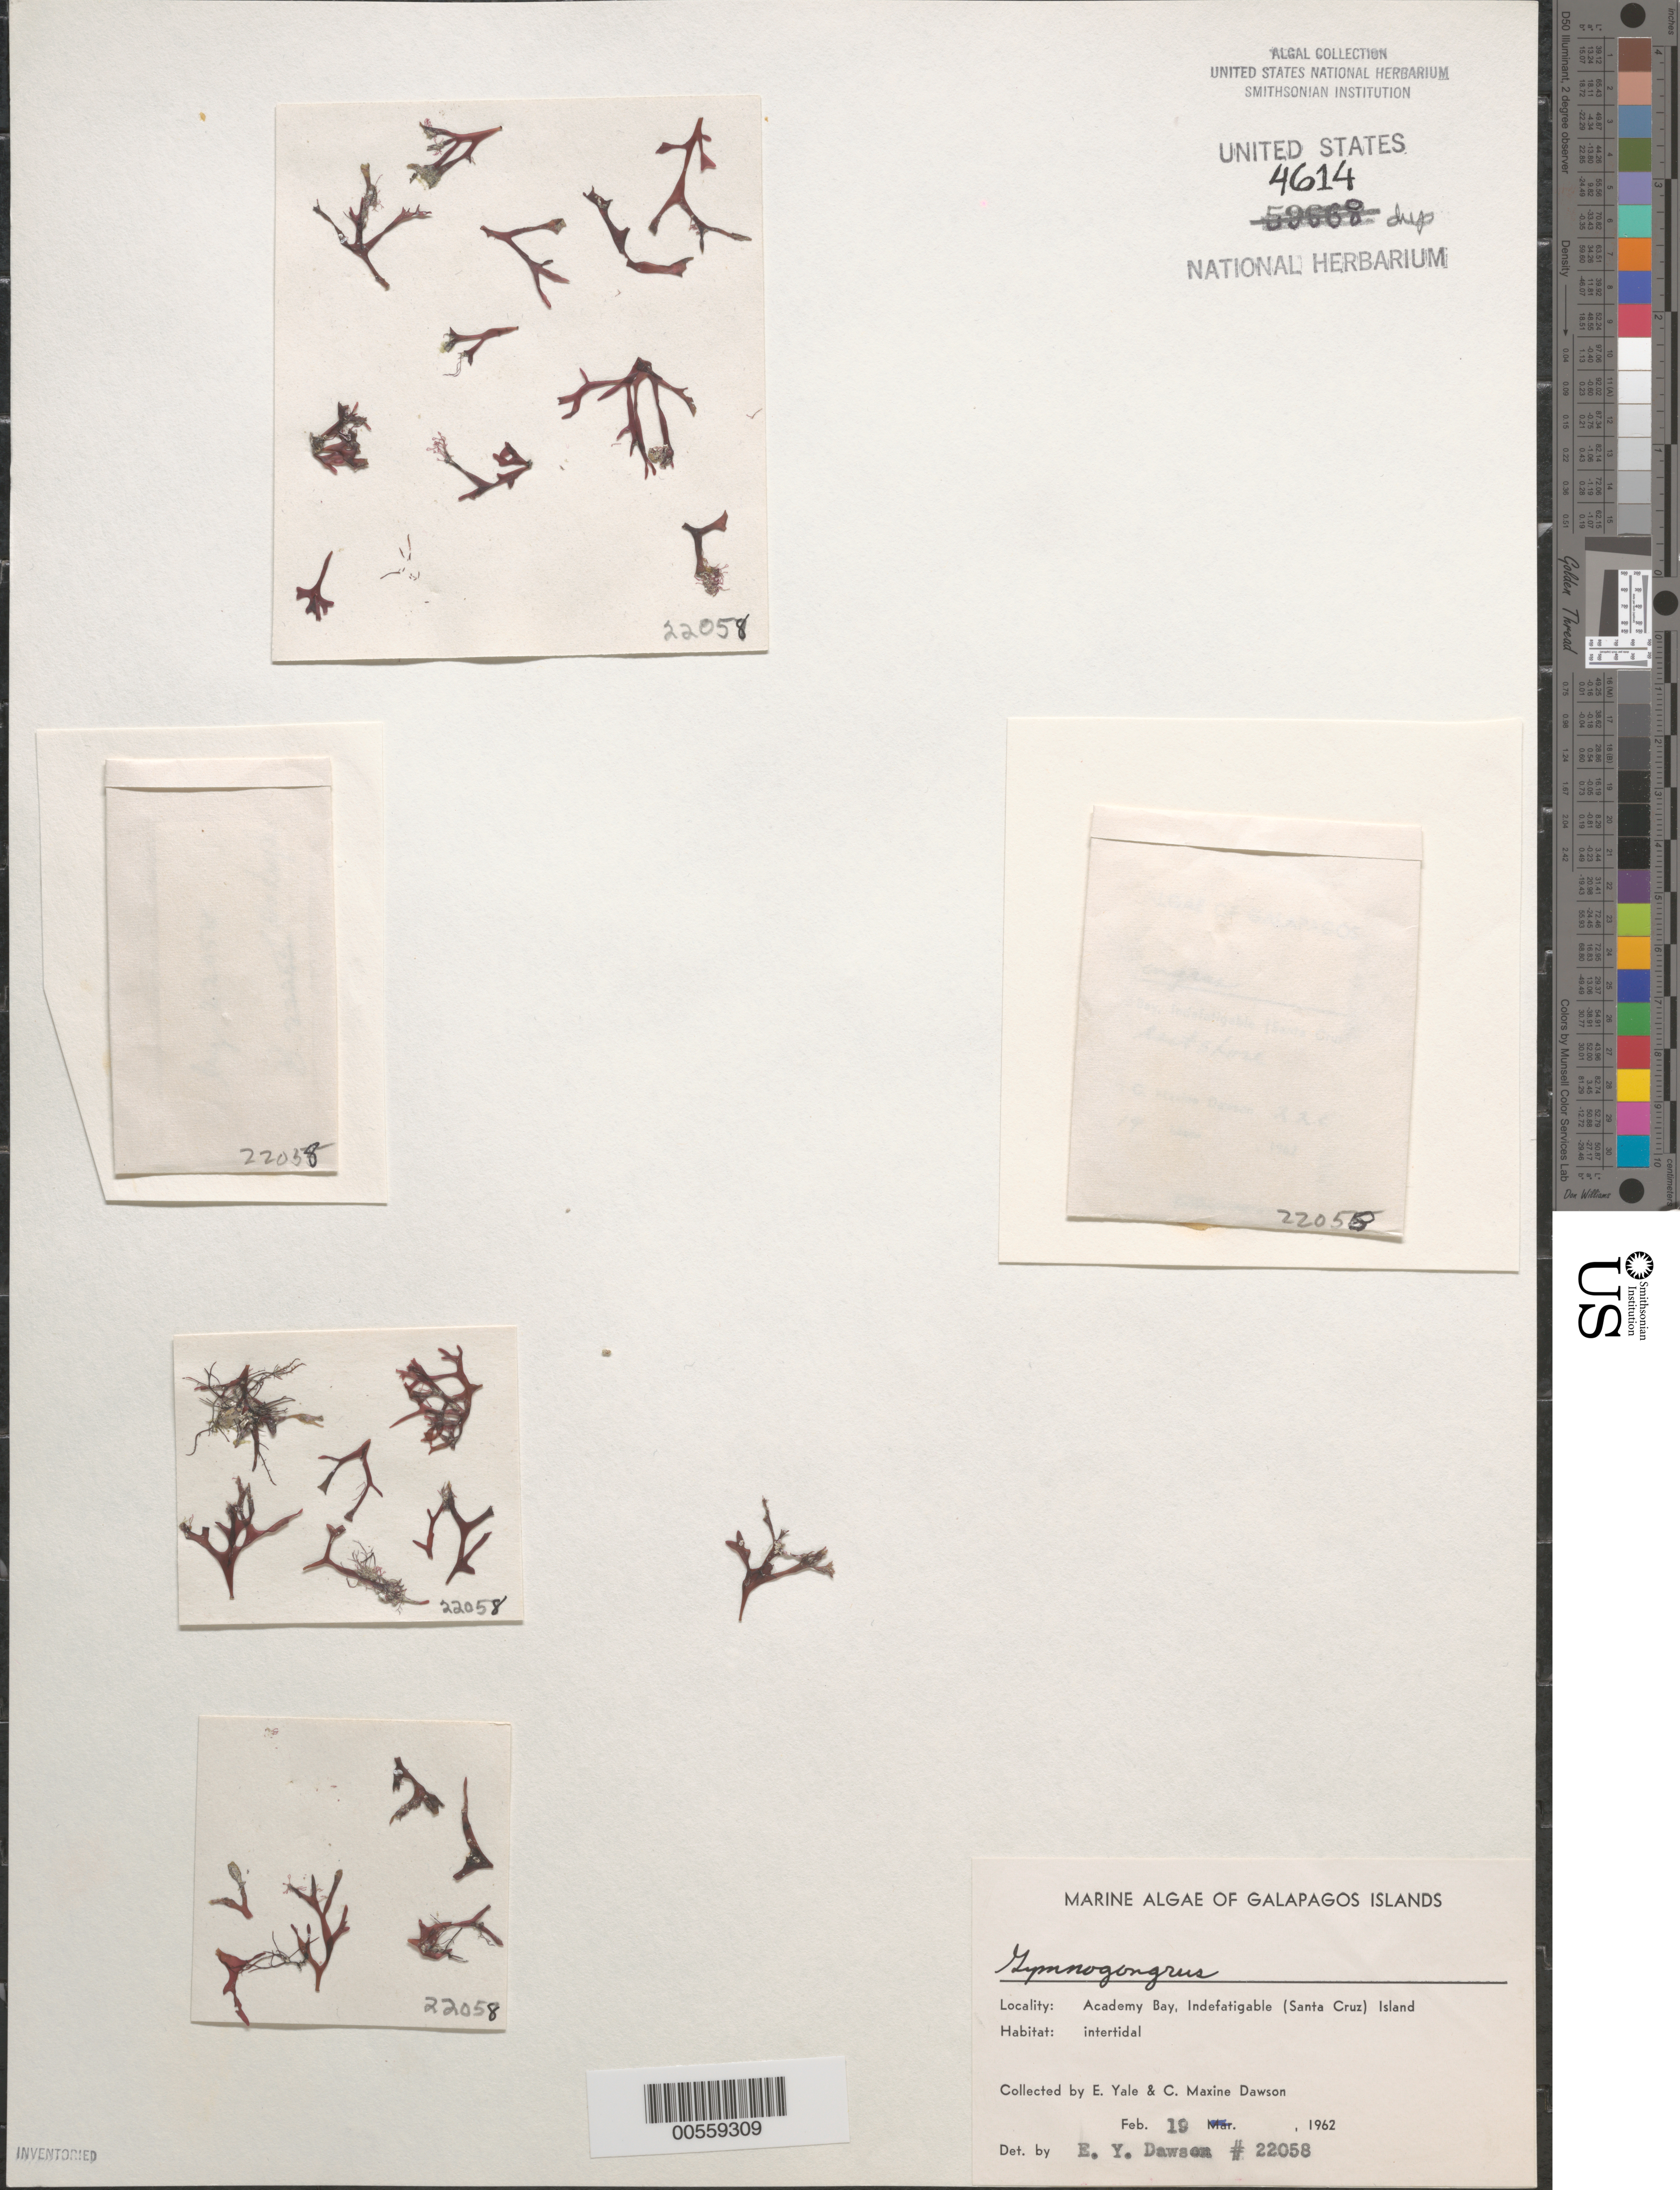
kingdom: Plantae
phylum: Rhodophyta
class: Florideophyceae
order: Gigartinales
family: Phyllophoraceae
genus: Gymnogongrus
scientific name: Gymnogongrus sp.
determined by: Dawson, E. Y.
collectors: E. Y. Dawson & C. M. Dawson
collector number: EYD 22058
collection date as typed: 19 Feb 1962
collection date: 1962-02-19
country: Ecuador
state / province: Colón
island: Santa Cruz [Indefatigable, Chaves]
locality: Academy Bay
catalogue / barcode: US 4614